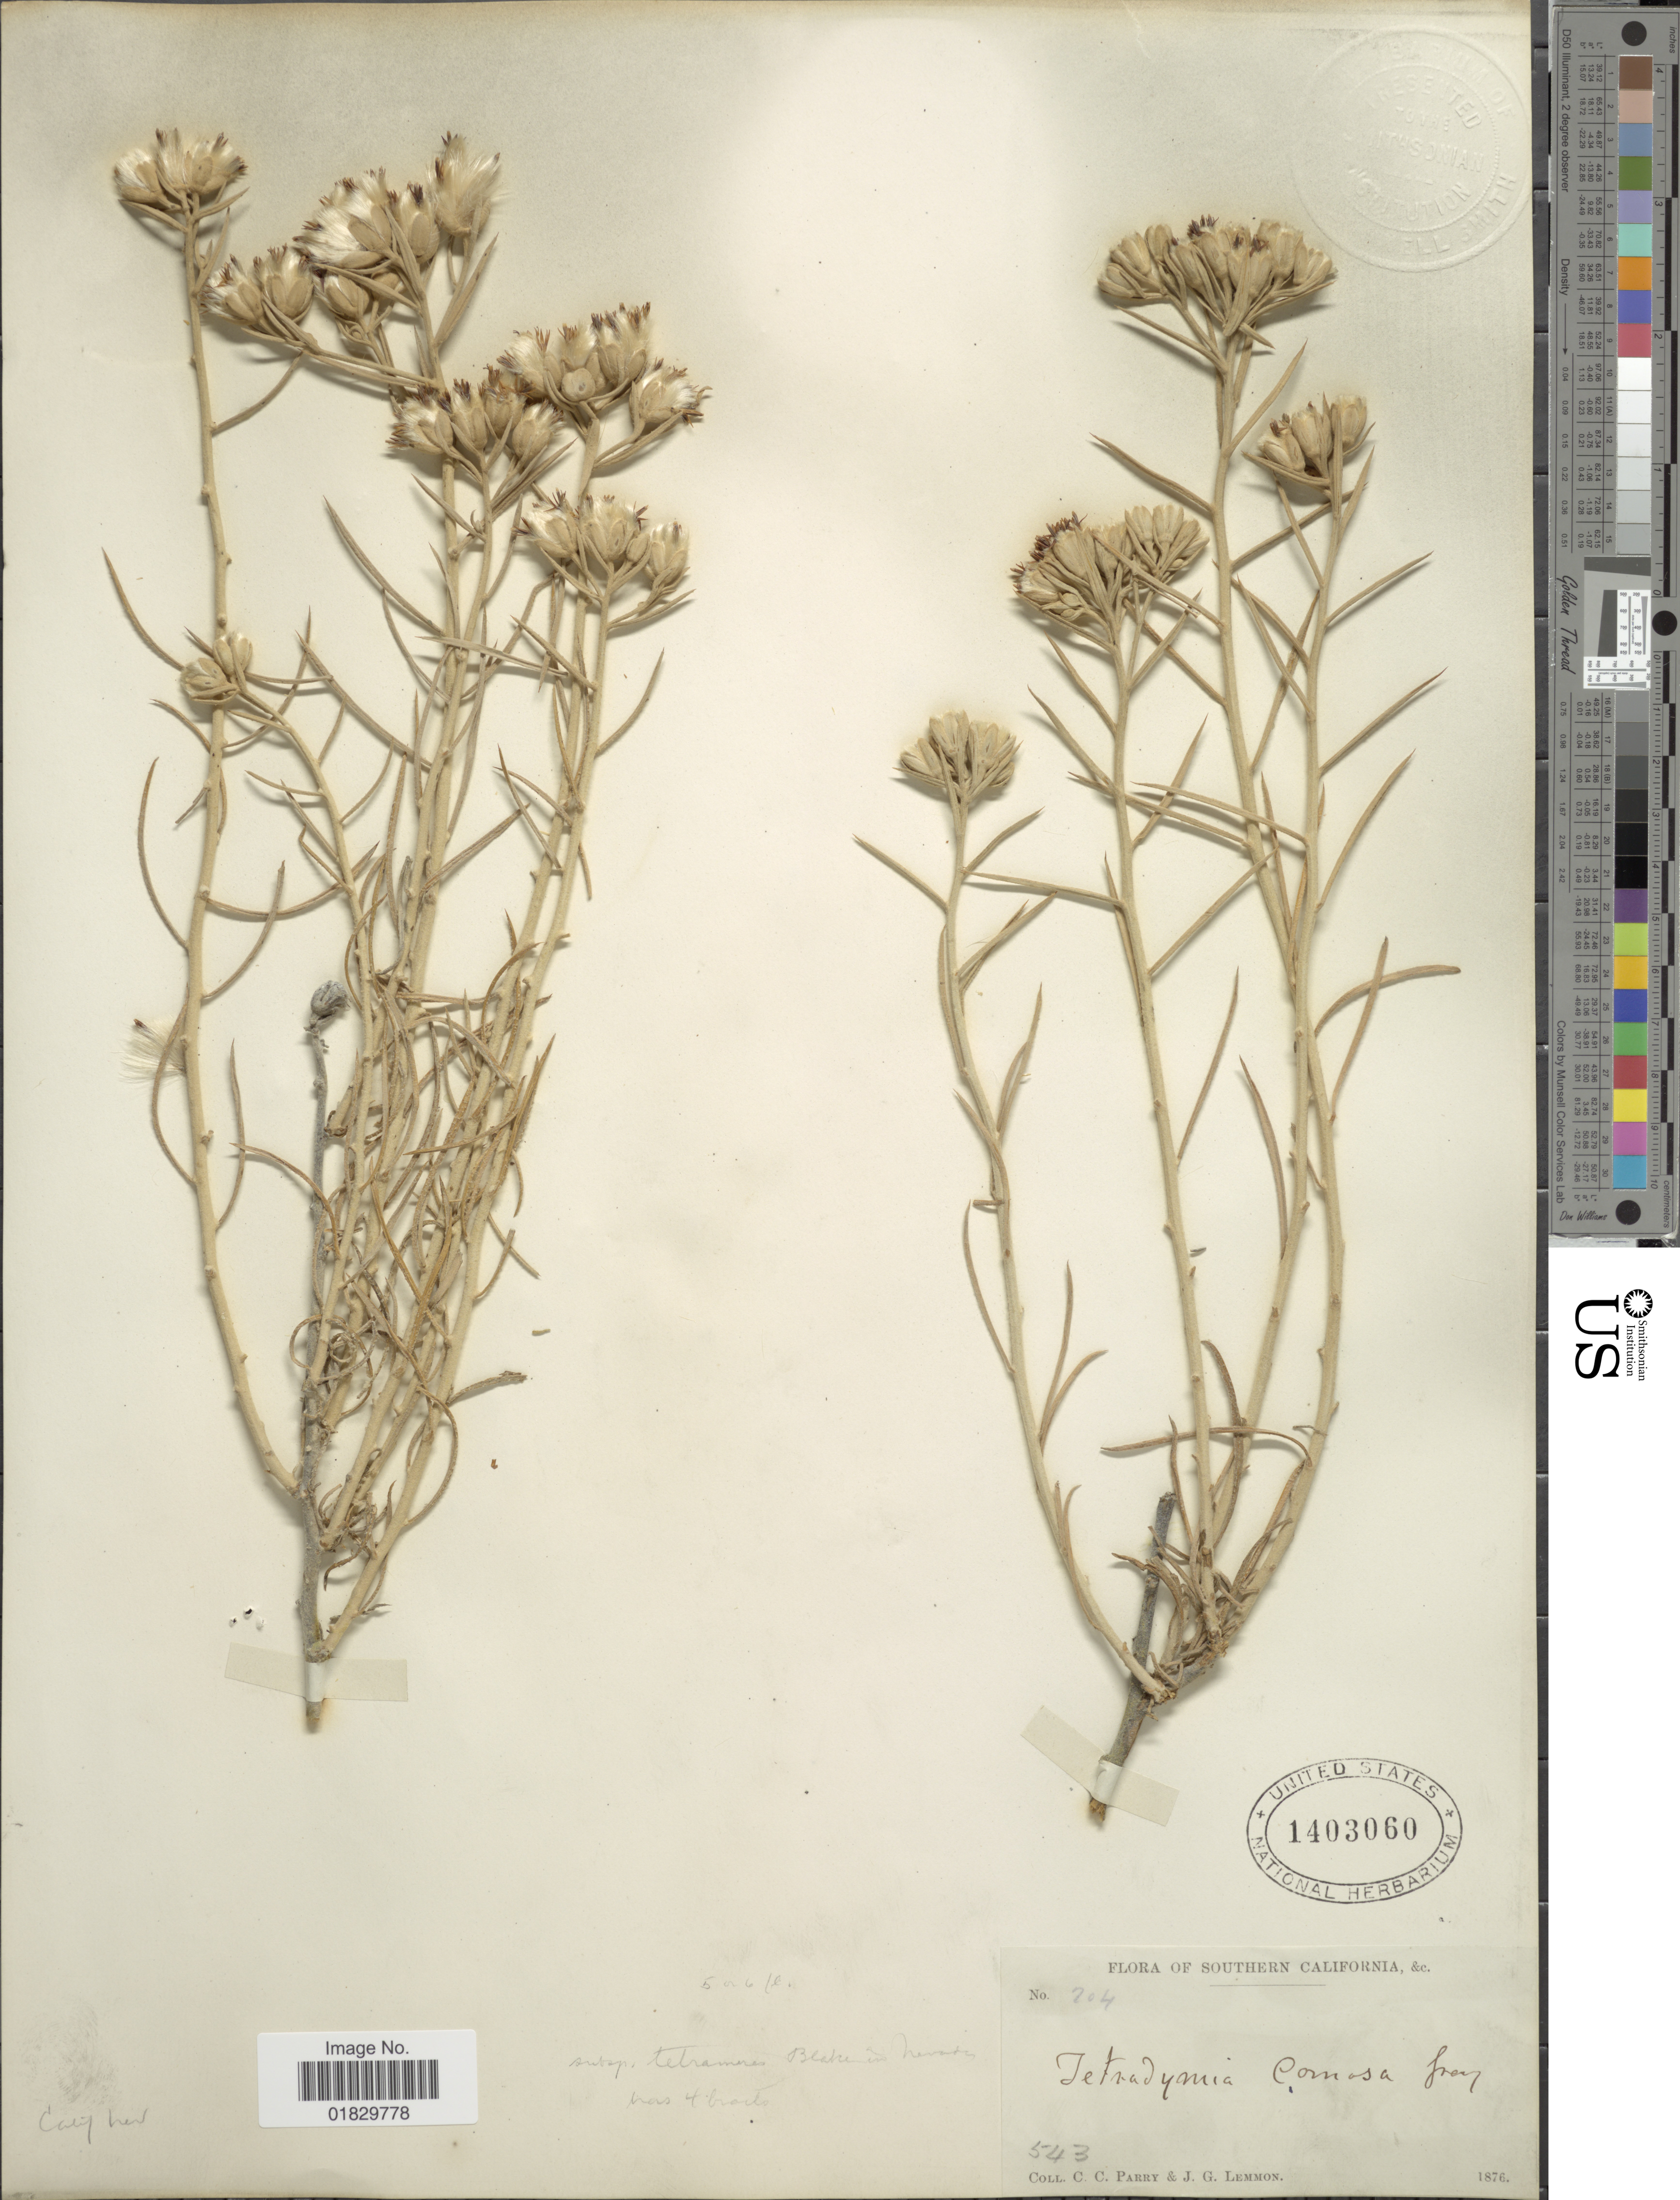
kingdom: Plantae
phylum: Tracheophyta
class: Magnoliopsida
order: Asterales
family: Asteraceae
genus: Tetradymia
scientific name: Tetradymia comosa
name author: A. Gray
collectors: C. C. Parry & J. Lemmon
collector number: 204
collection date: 1876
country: United States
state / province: California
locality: Southern California, &c.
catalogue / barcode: US 1403060